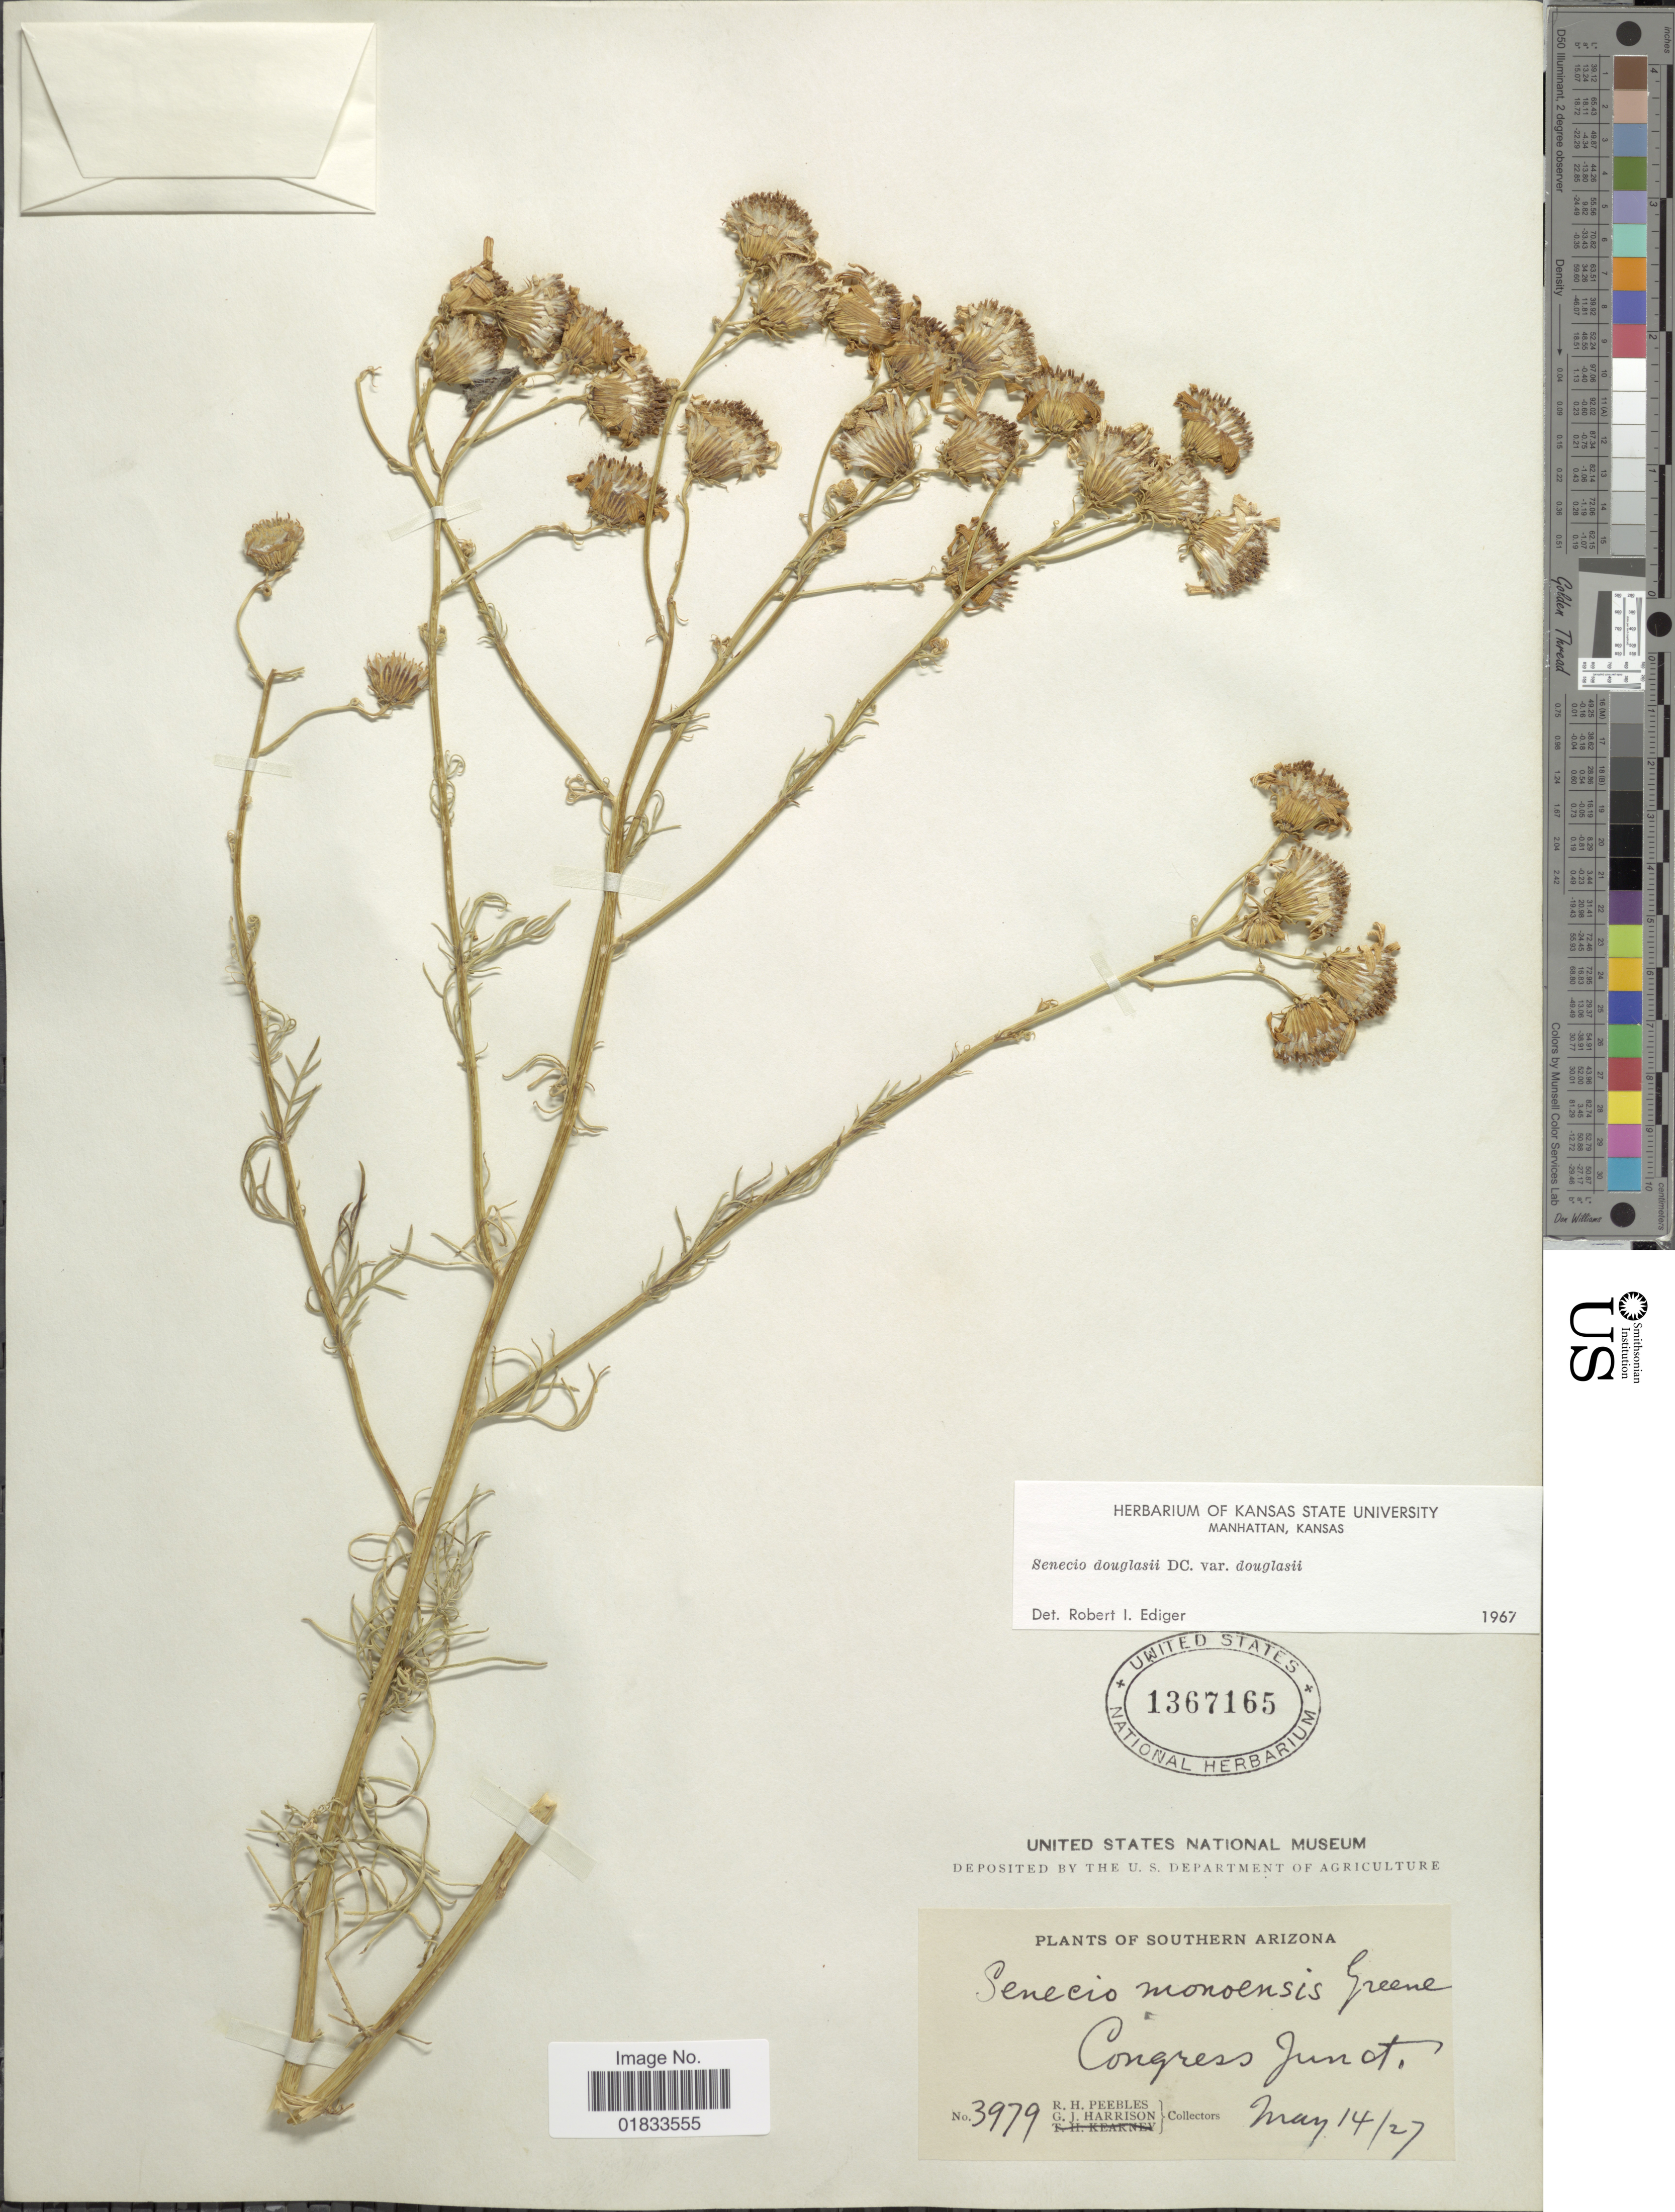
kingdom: Plantae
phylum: Tracheophyta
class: Magnoliopsida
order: Asterales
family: Asteraceae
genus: Senecio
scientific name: Senecio flaccidus var. douglasii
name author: (DC.) B.L. Turner & T.M. Barkley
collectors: R. H. Peebles & G. J. Harrison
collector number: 3979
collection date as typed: Transcribed d/m/y: 14/5/27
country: United States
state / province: Arizona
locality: Southern Arizona, Congress Junct.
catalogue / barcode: US 1367165